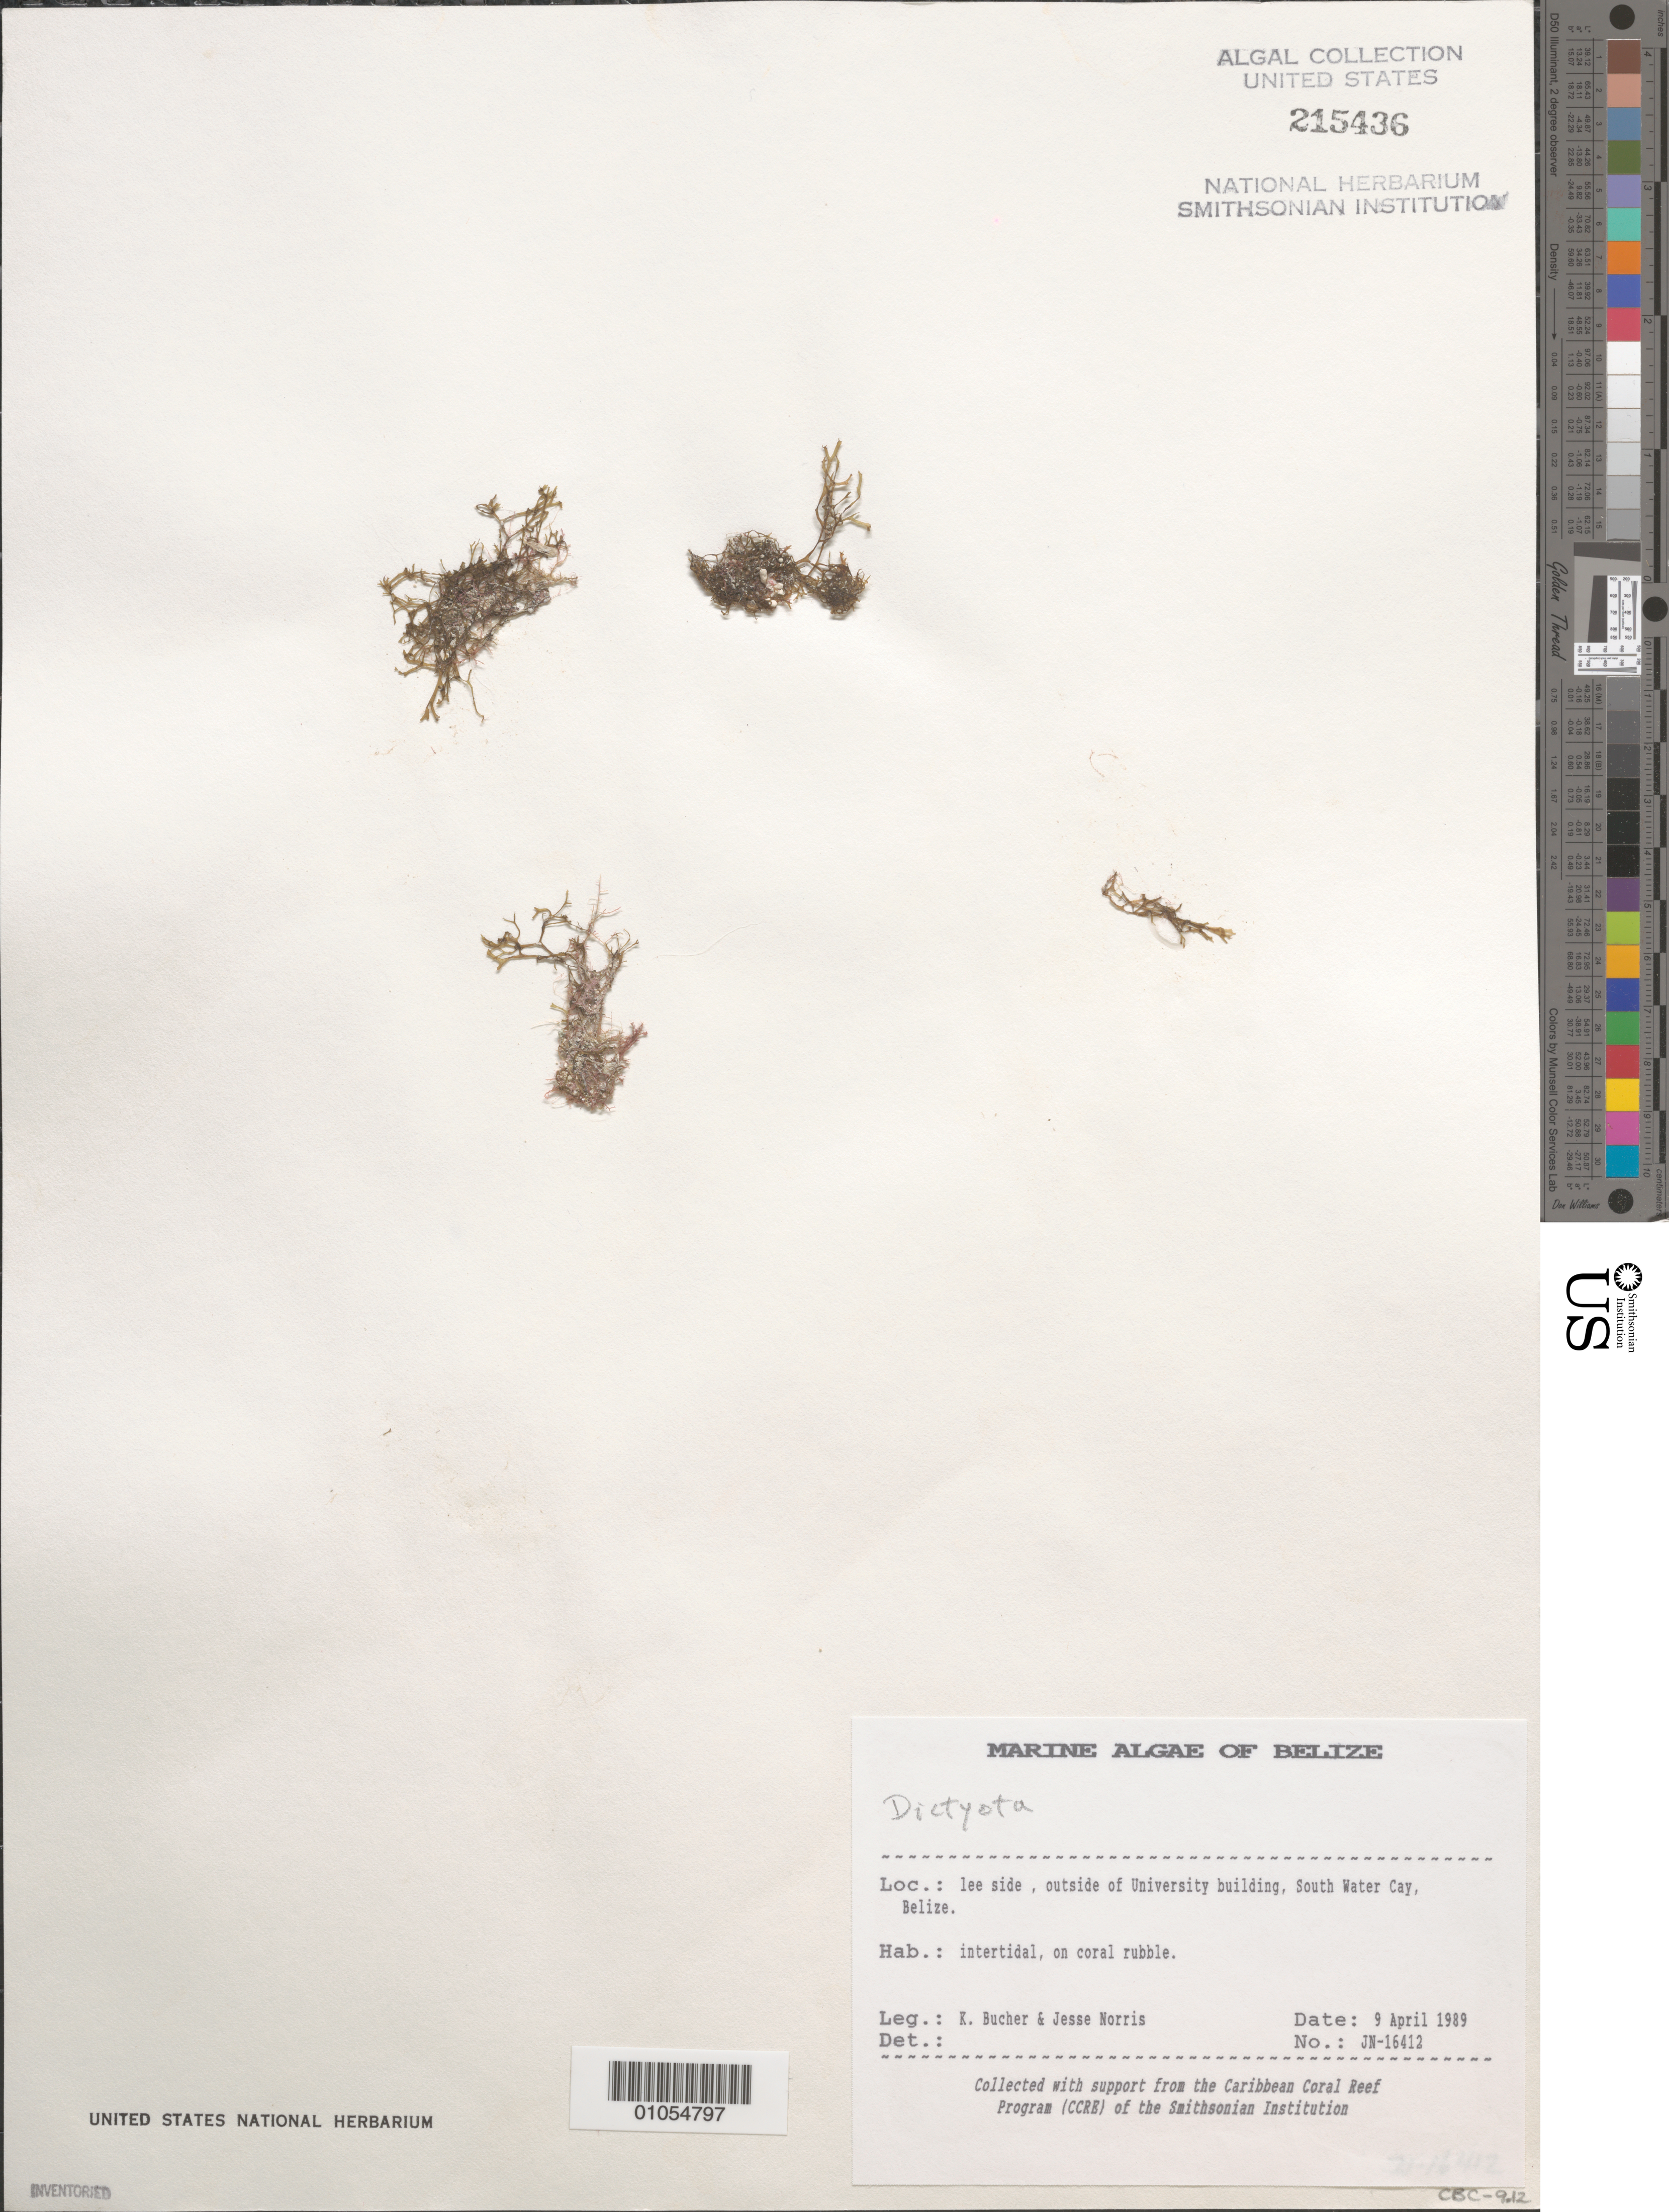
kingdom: Chromista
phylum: Ochrophyta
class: Phaeophyceae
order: Dictyotales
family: Dictyotaceae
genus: Dictyota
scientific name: Dictyota sp.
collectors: K. E. Bucher & J. A. Norris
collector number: JN-16412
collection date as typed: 09 Apr 1989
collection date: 1989-04-09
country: Belize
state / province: Stann Creek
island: South Water Cay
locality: Lee side, outside of University building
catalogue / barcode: US 215436